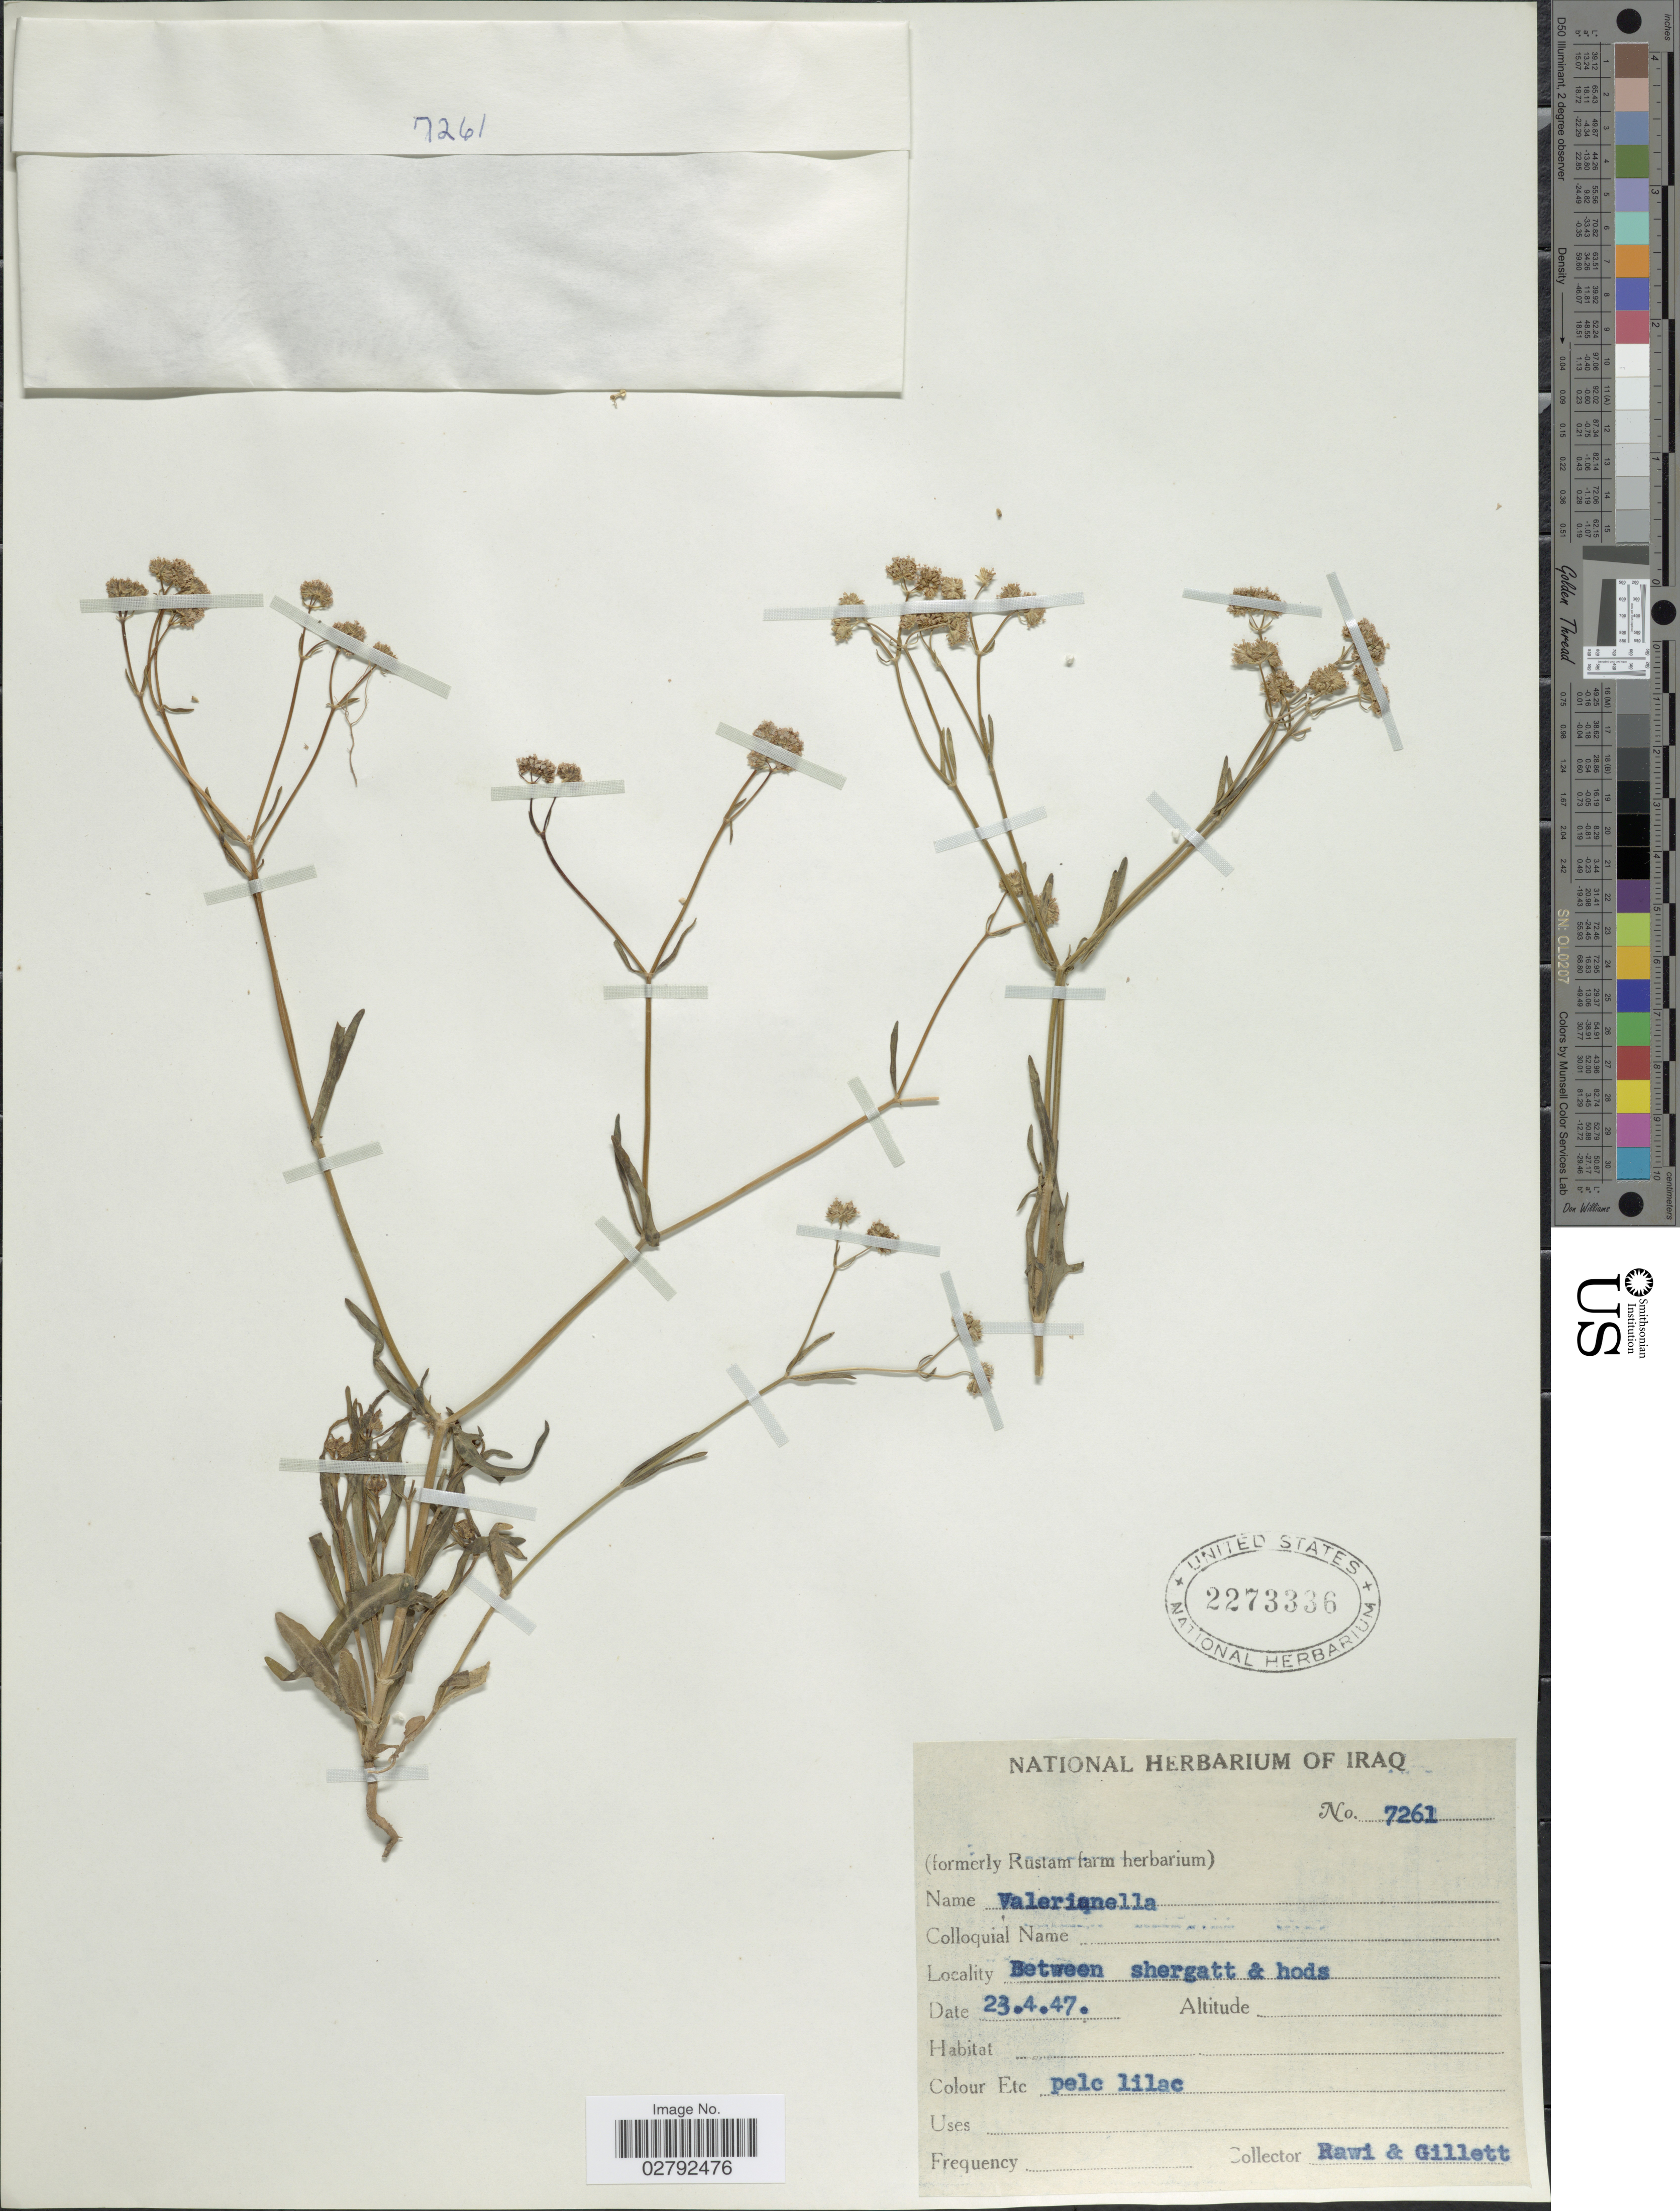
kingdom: Plantae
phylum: Tracheophyta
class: Magnoliopsida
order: Dipsacales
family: Caprifoliaceae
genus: Valerianella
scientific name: Valerianella sp.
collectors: -. Rawi & Gillett, --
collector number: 7261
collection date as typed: Transcribed d/m/y: 23/4/47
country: Iraq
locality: Between shergatt & hods.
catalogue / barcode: US 2273336